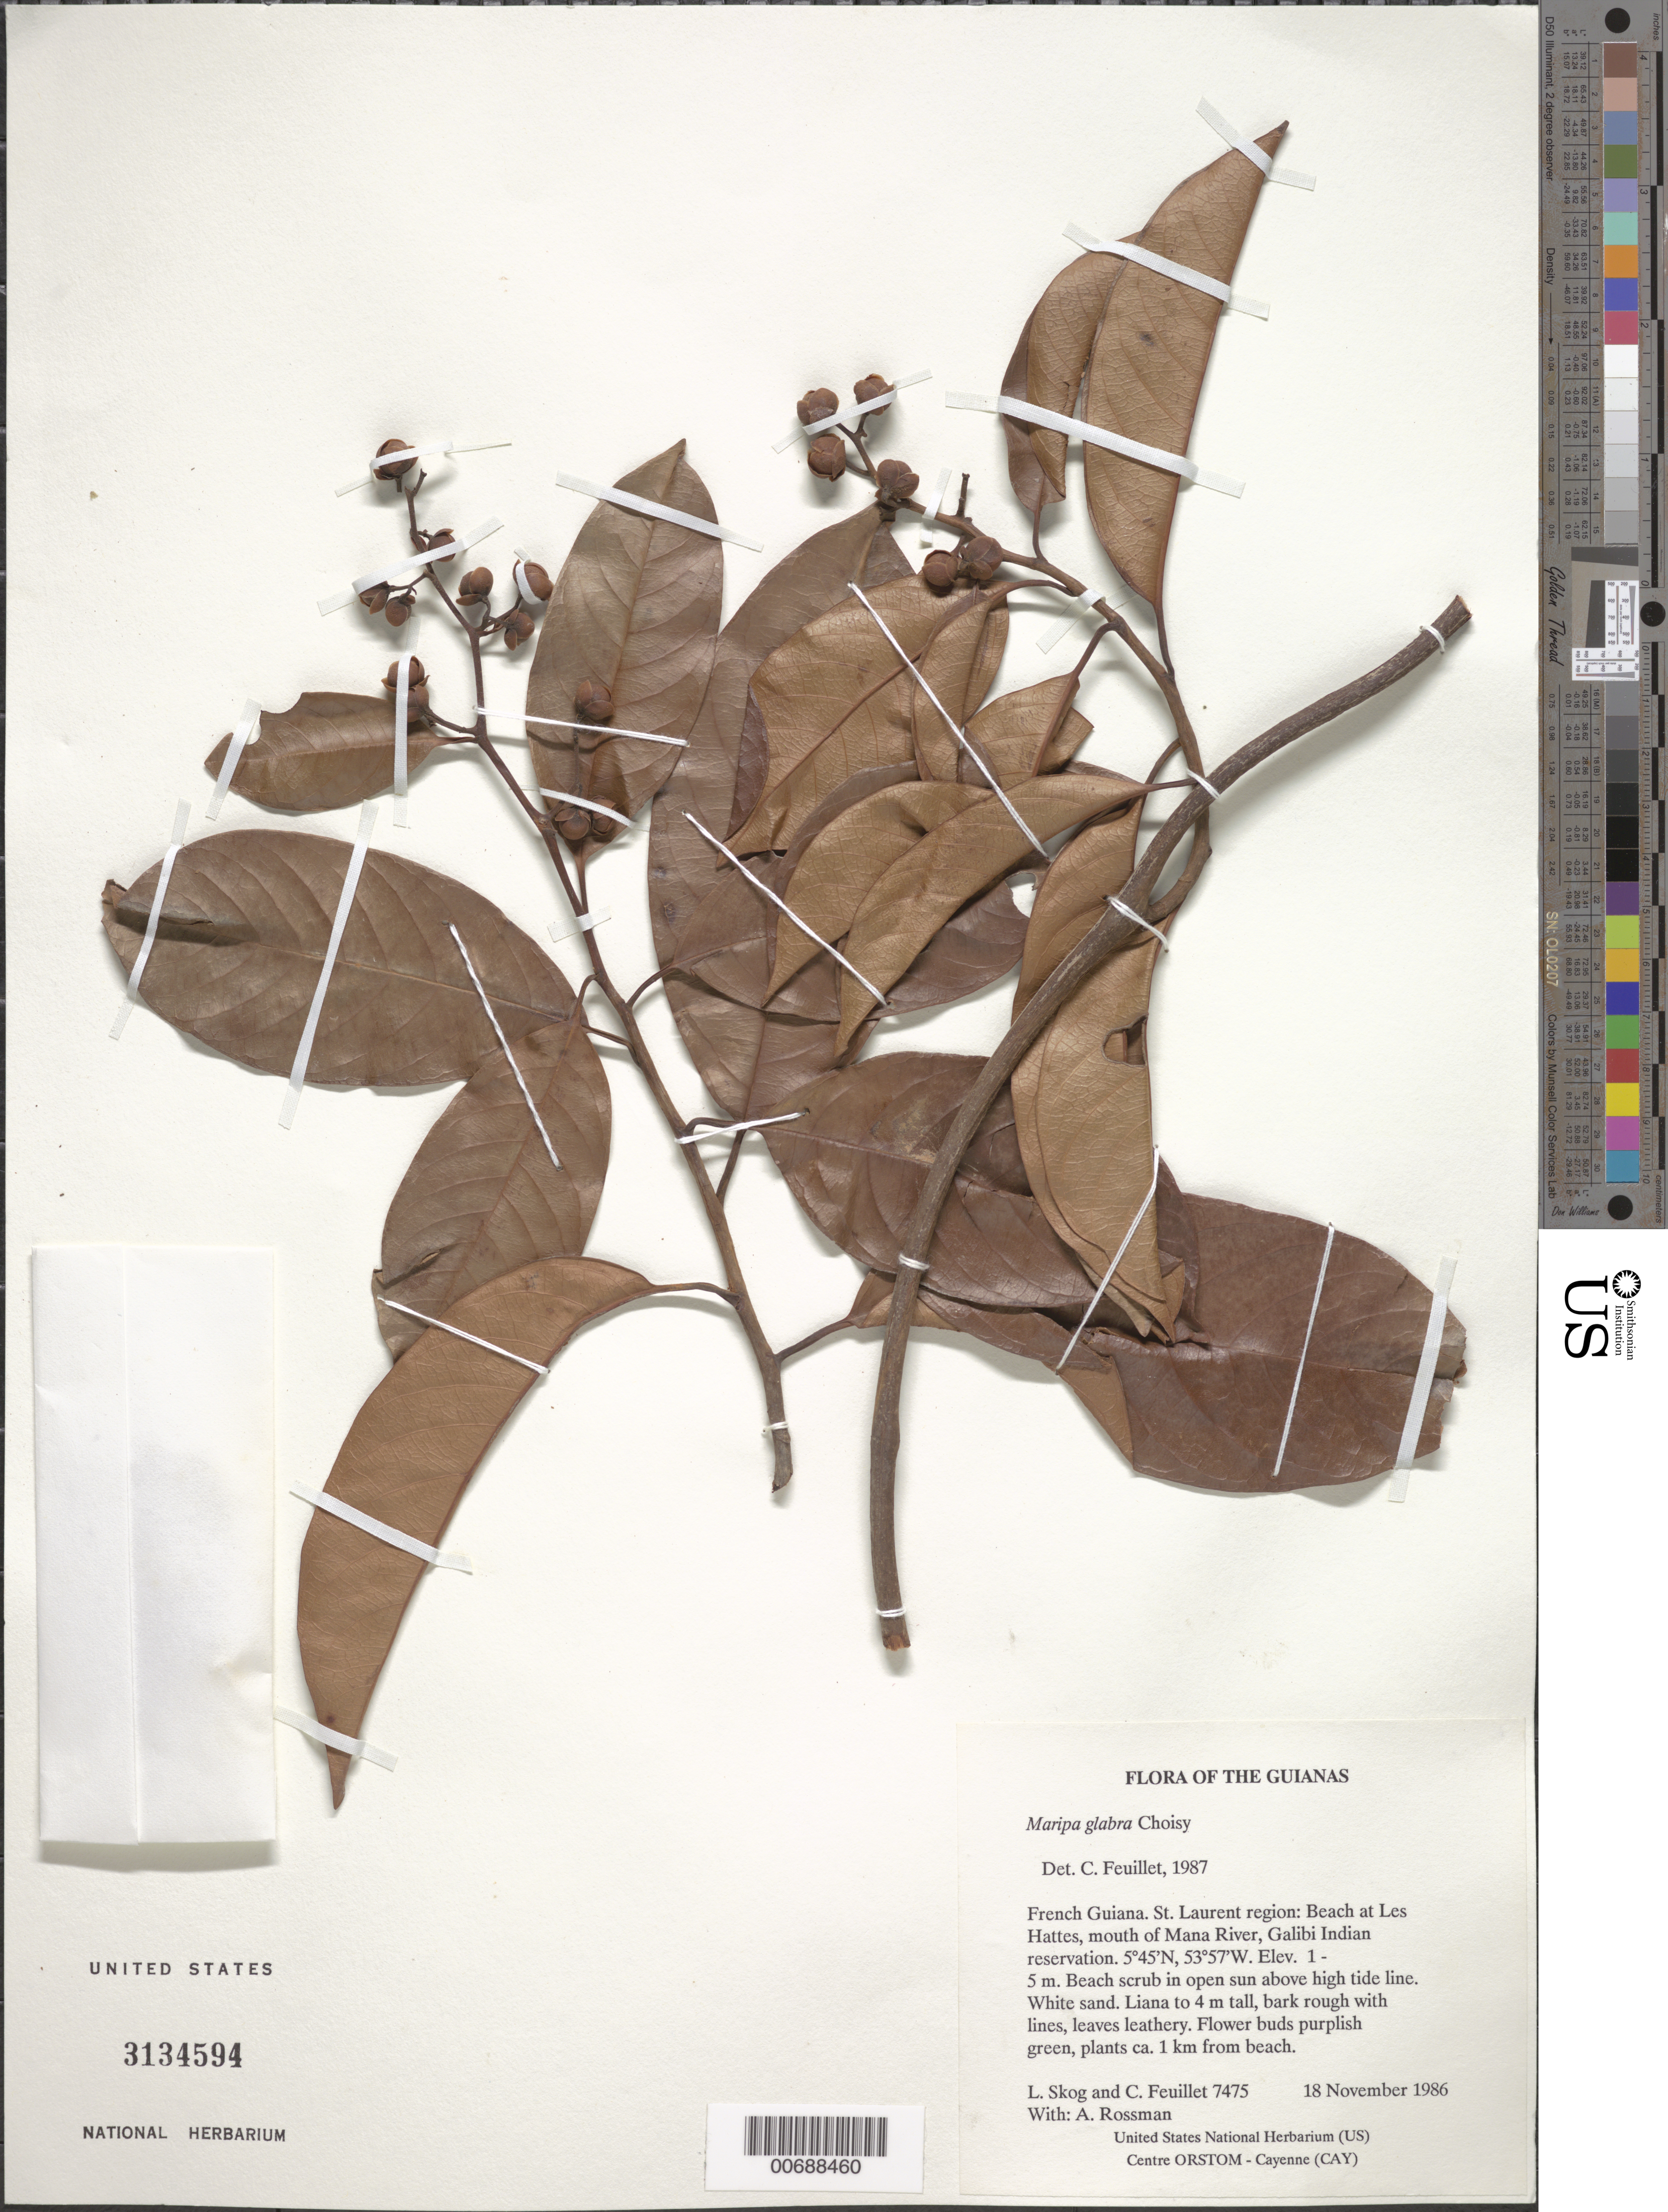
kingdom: Plantae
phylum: Tracheophyta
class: Magnoliopsida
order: Solanales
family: Convolvulaceae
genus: Maripa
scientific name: Maripa glabra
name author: Choisy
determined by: Feuillet, C.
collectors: L. E. Skog, C. Feuillet & A. Rossman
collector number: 7475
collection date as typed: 18 November 1986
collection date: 1986-11-18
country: French Guiana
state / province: Saint-Laurent-du-Maroni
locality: Beach at Les Hattes, mouth of Mana River, Galibi Indian reservation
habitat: Beach scrub in open sun above high tide line. White sand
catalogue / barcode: US 3134594